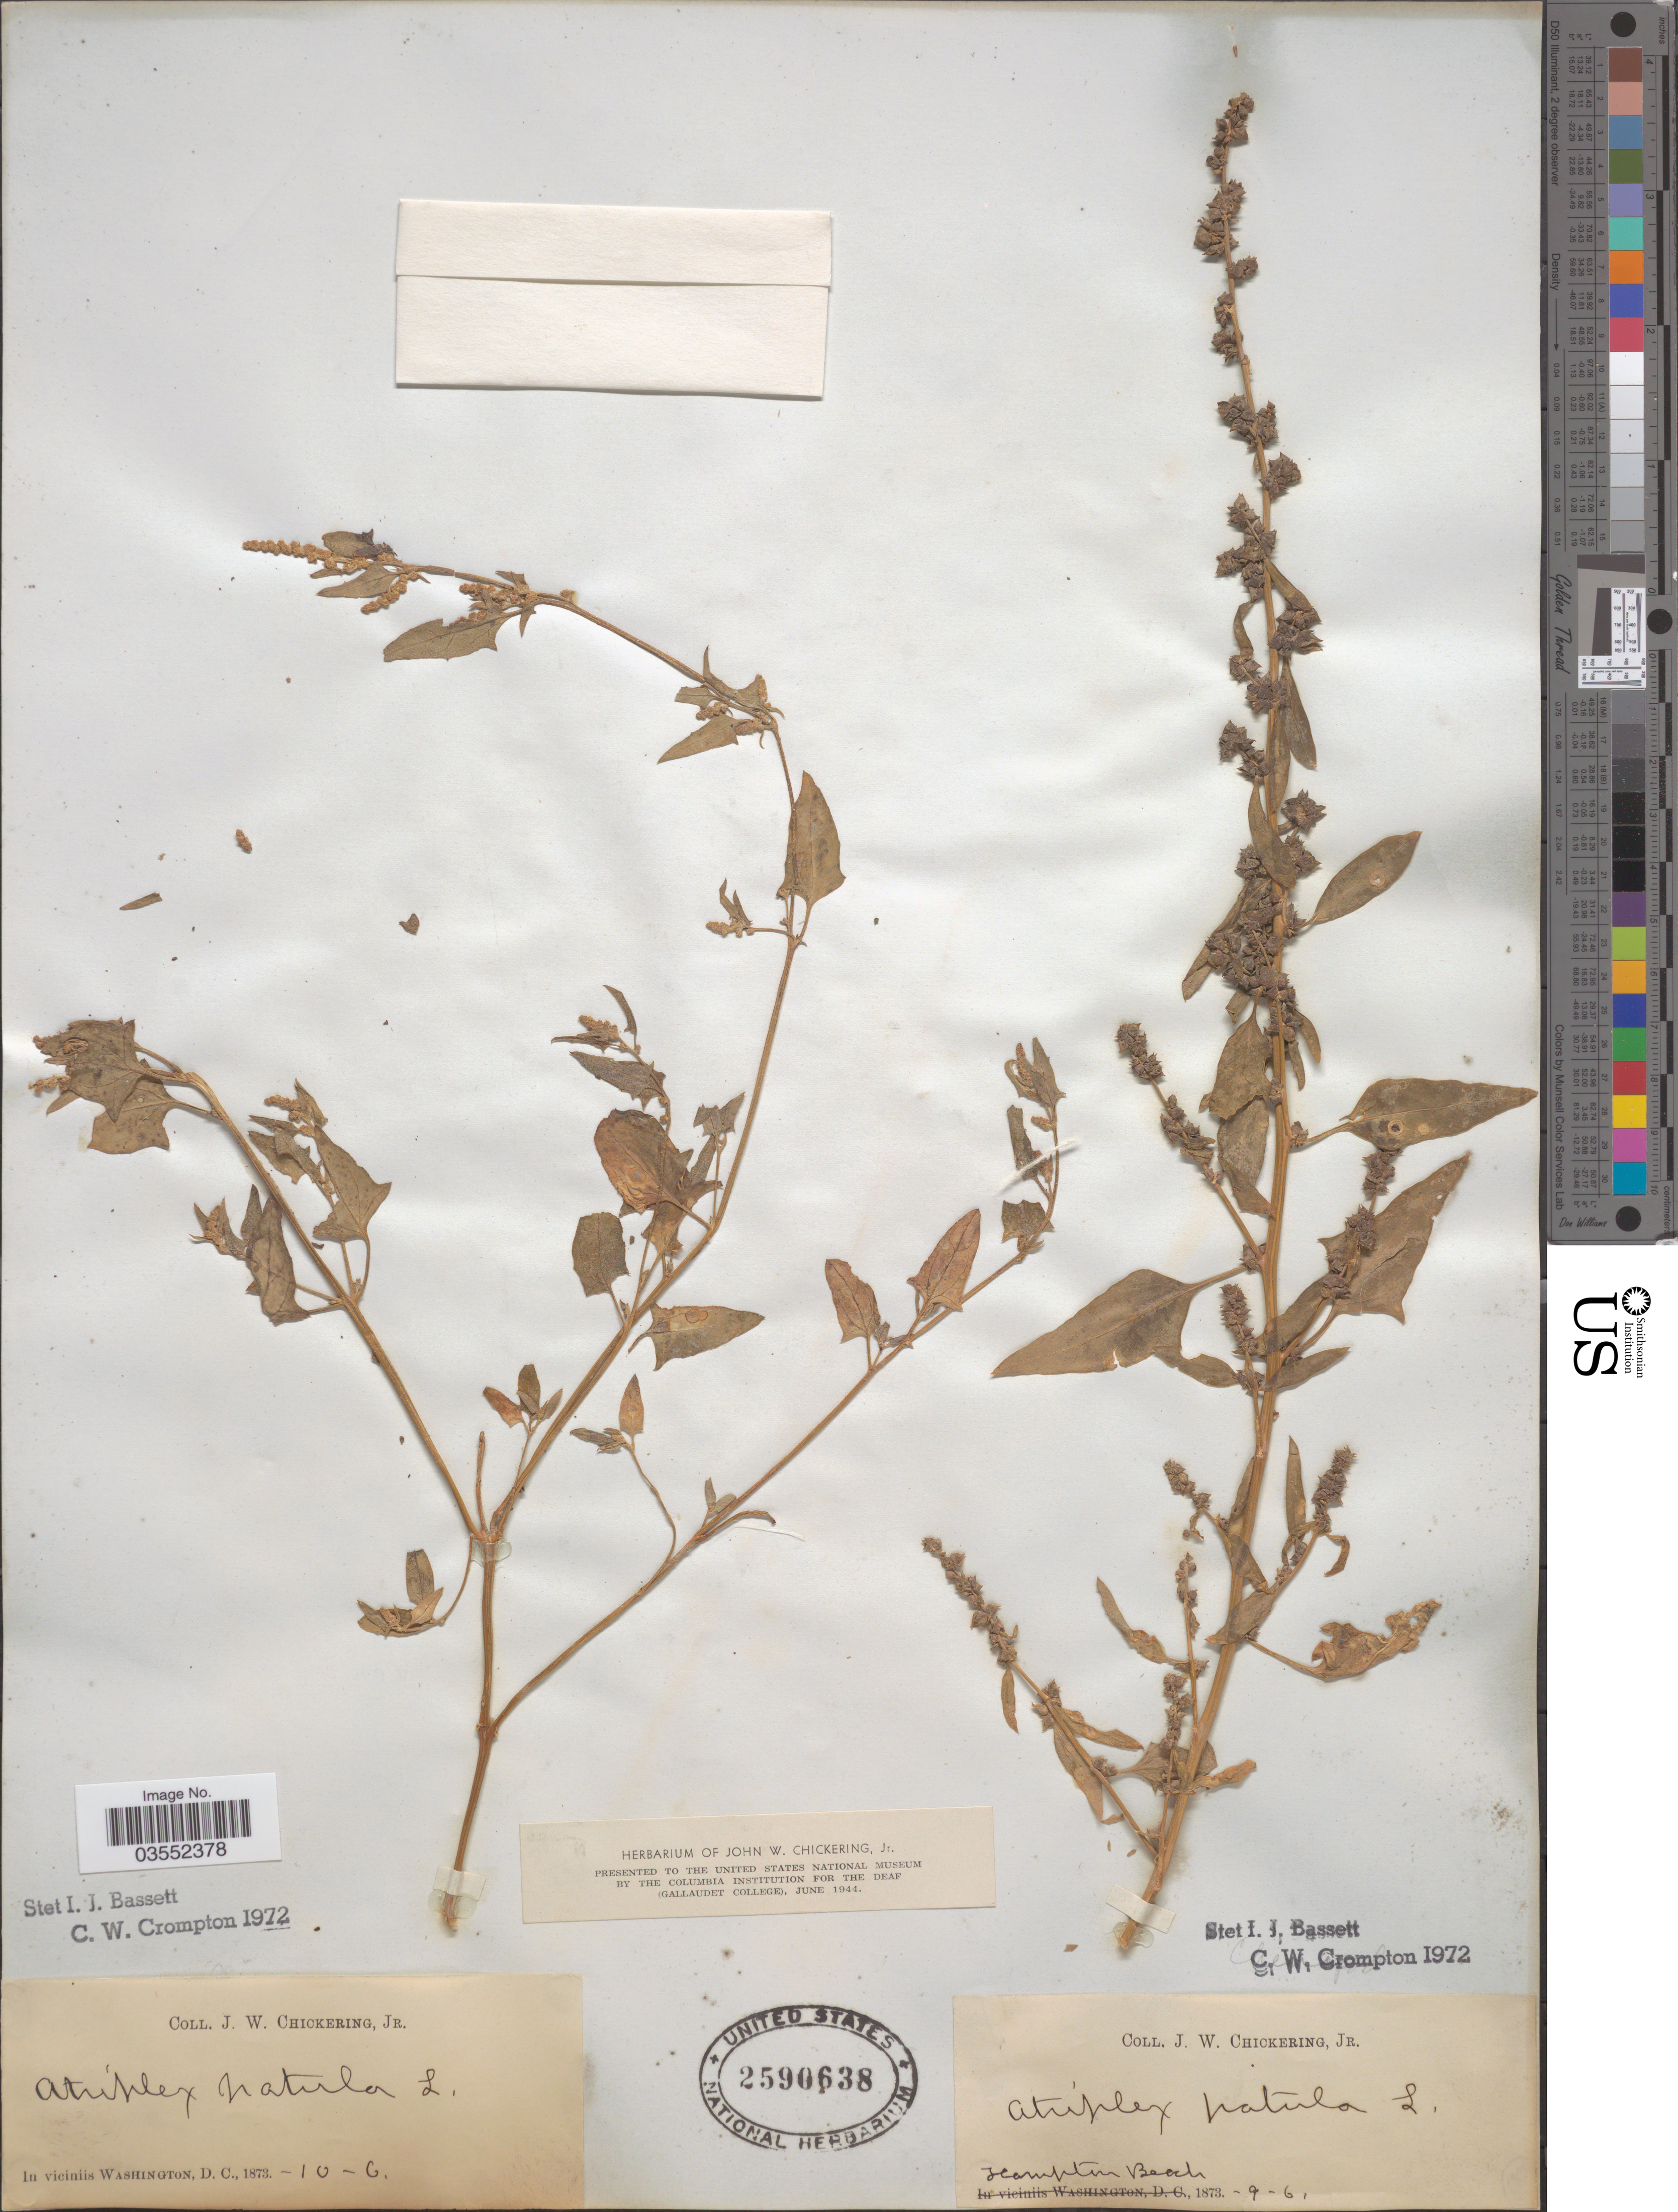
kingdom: Plantae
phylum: Tracheophyta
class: Magnoliopsida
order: Caryophyllales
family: Amaranthaceae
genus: Atriplex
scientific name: Atriplex patula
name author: L.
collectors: J. W. Chickering Jr.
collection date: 1873-06-09/1873-06-10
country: United States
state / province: District of Columbia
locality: In viciniis Washington, D.C. Hampton Beach.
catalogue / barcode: US 2590638